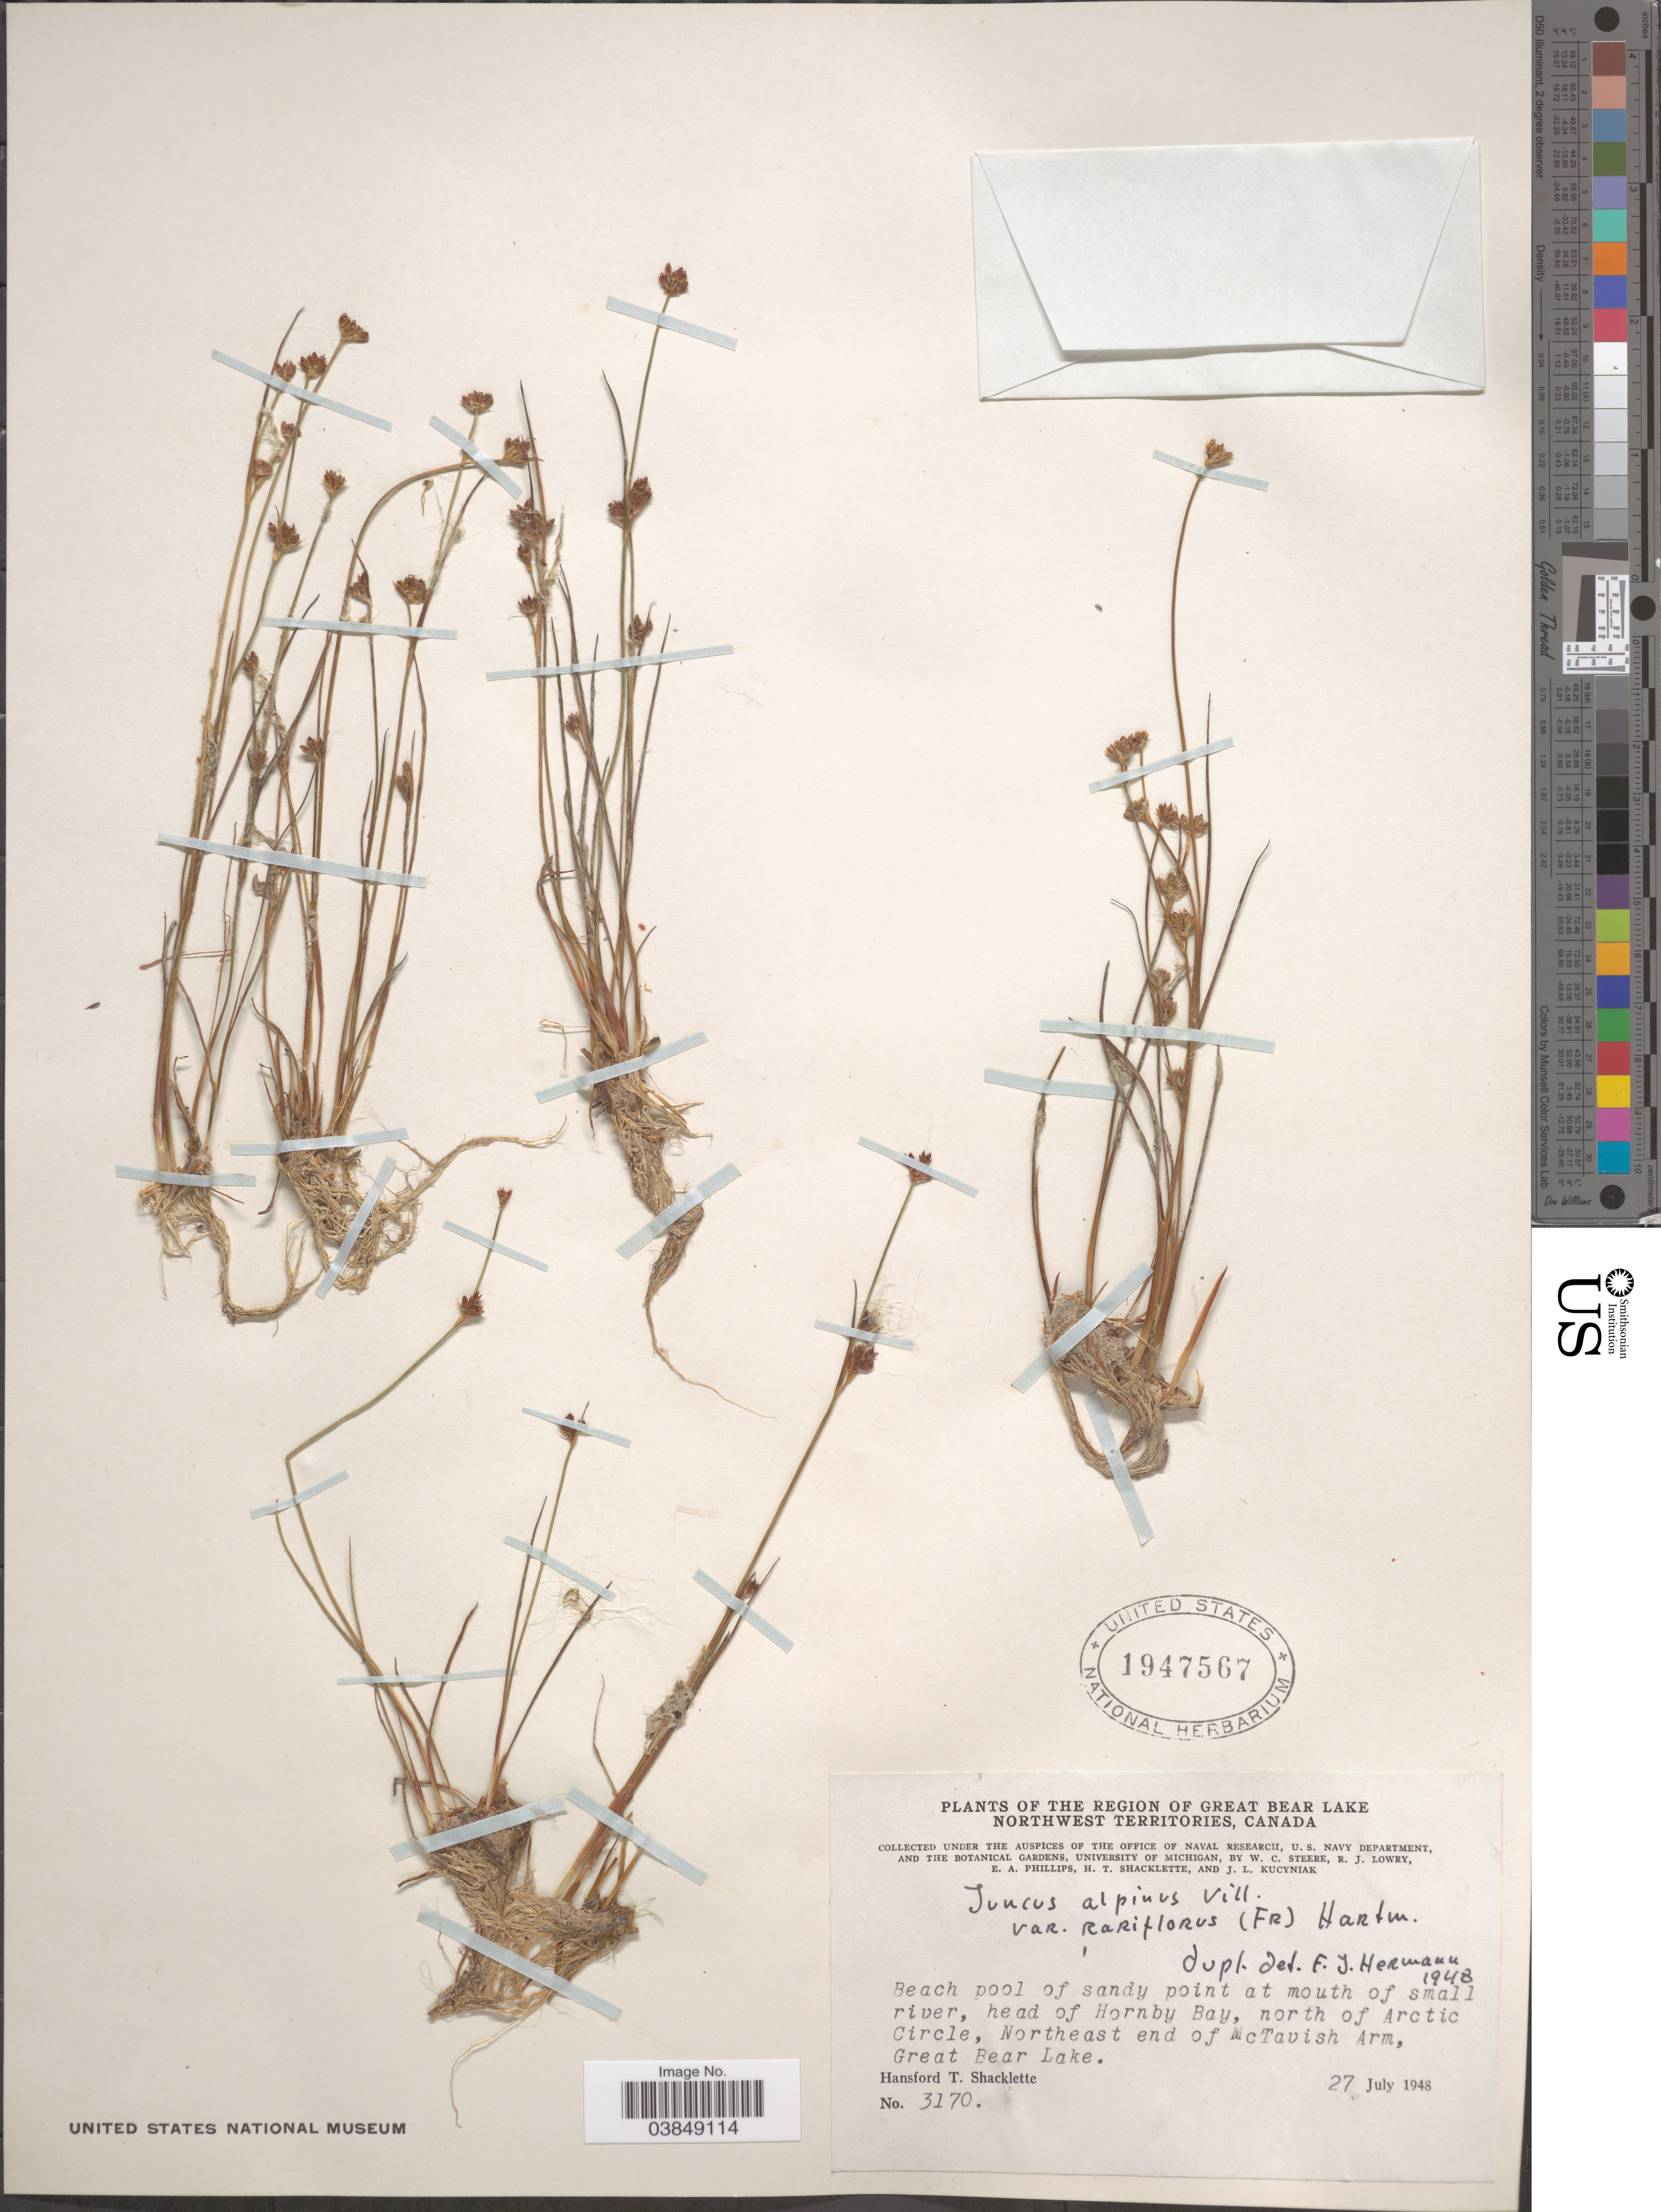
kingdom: Plantae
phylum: Tracheophyta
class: Liliopsida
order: Poales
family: Juncaceae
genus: Juncus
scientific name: Juncus alpinus var. rariflorus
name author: (Hartm.) Hartm.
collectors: H. Shacklette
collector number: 3170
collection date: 1948-07-27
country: Canada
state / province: Northwest Territories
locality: Region of Great Bear Lake. Beach pool of sandy point at mouth of small river, head of Hornby Bay, north of Arctic Circle, Northeast end of McTavish Arm, Great Bear Lake.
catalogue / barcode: US 1947567